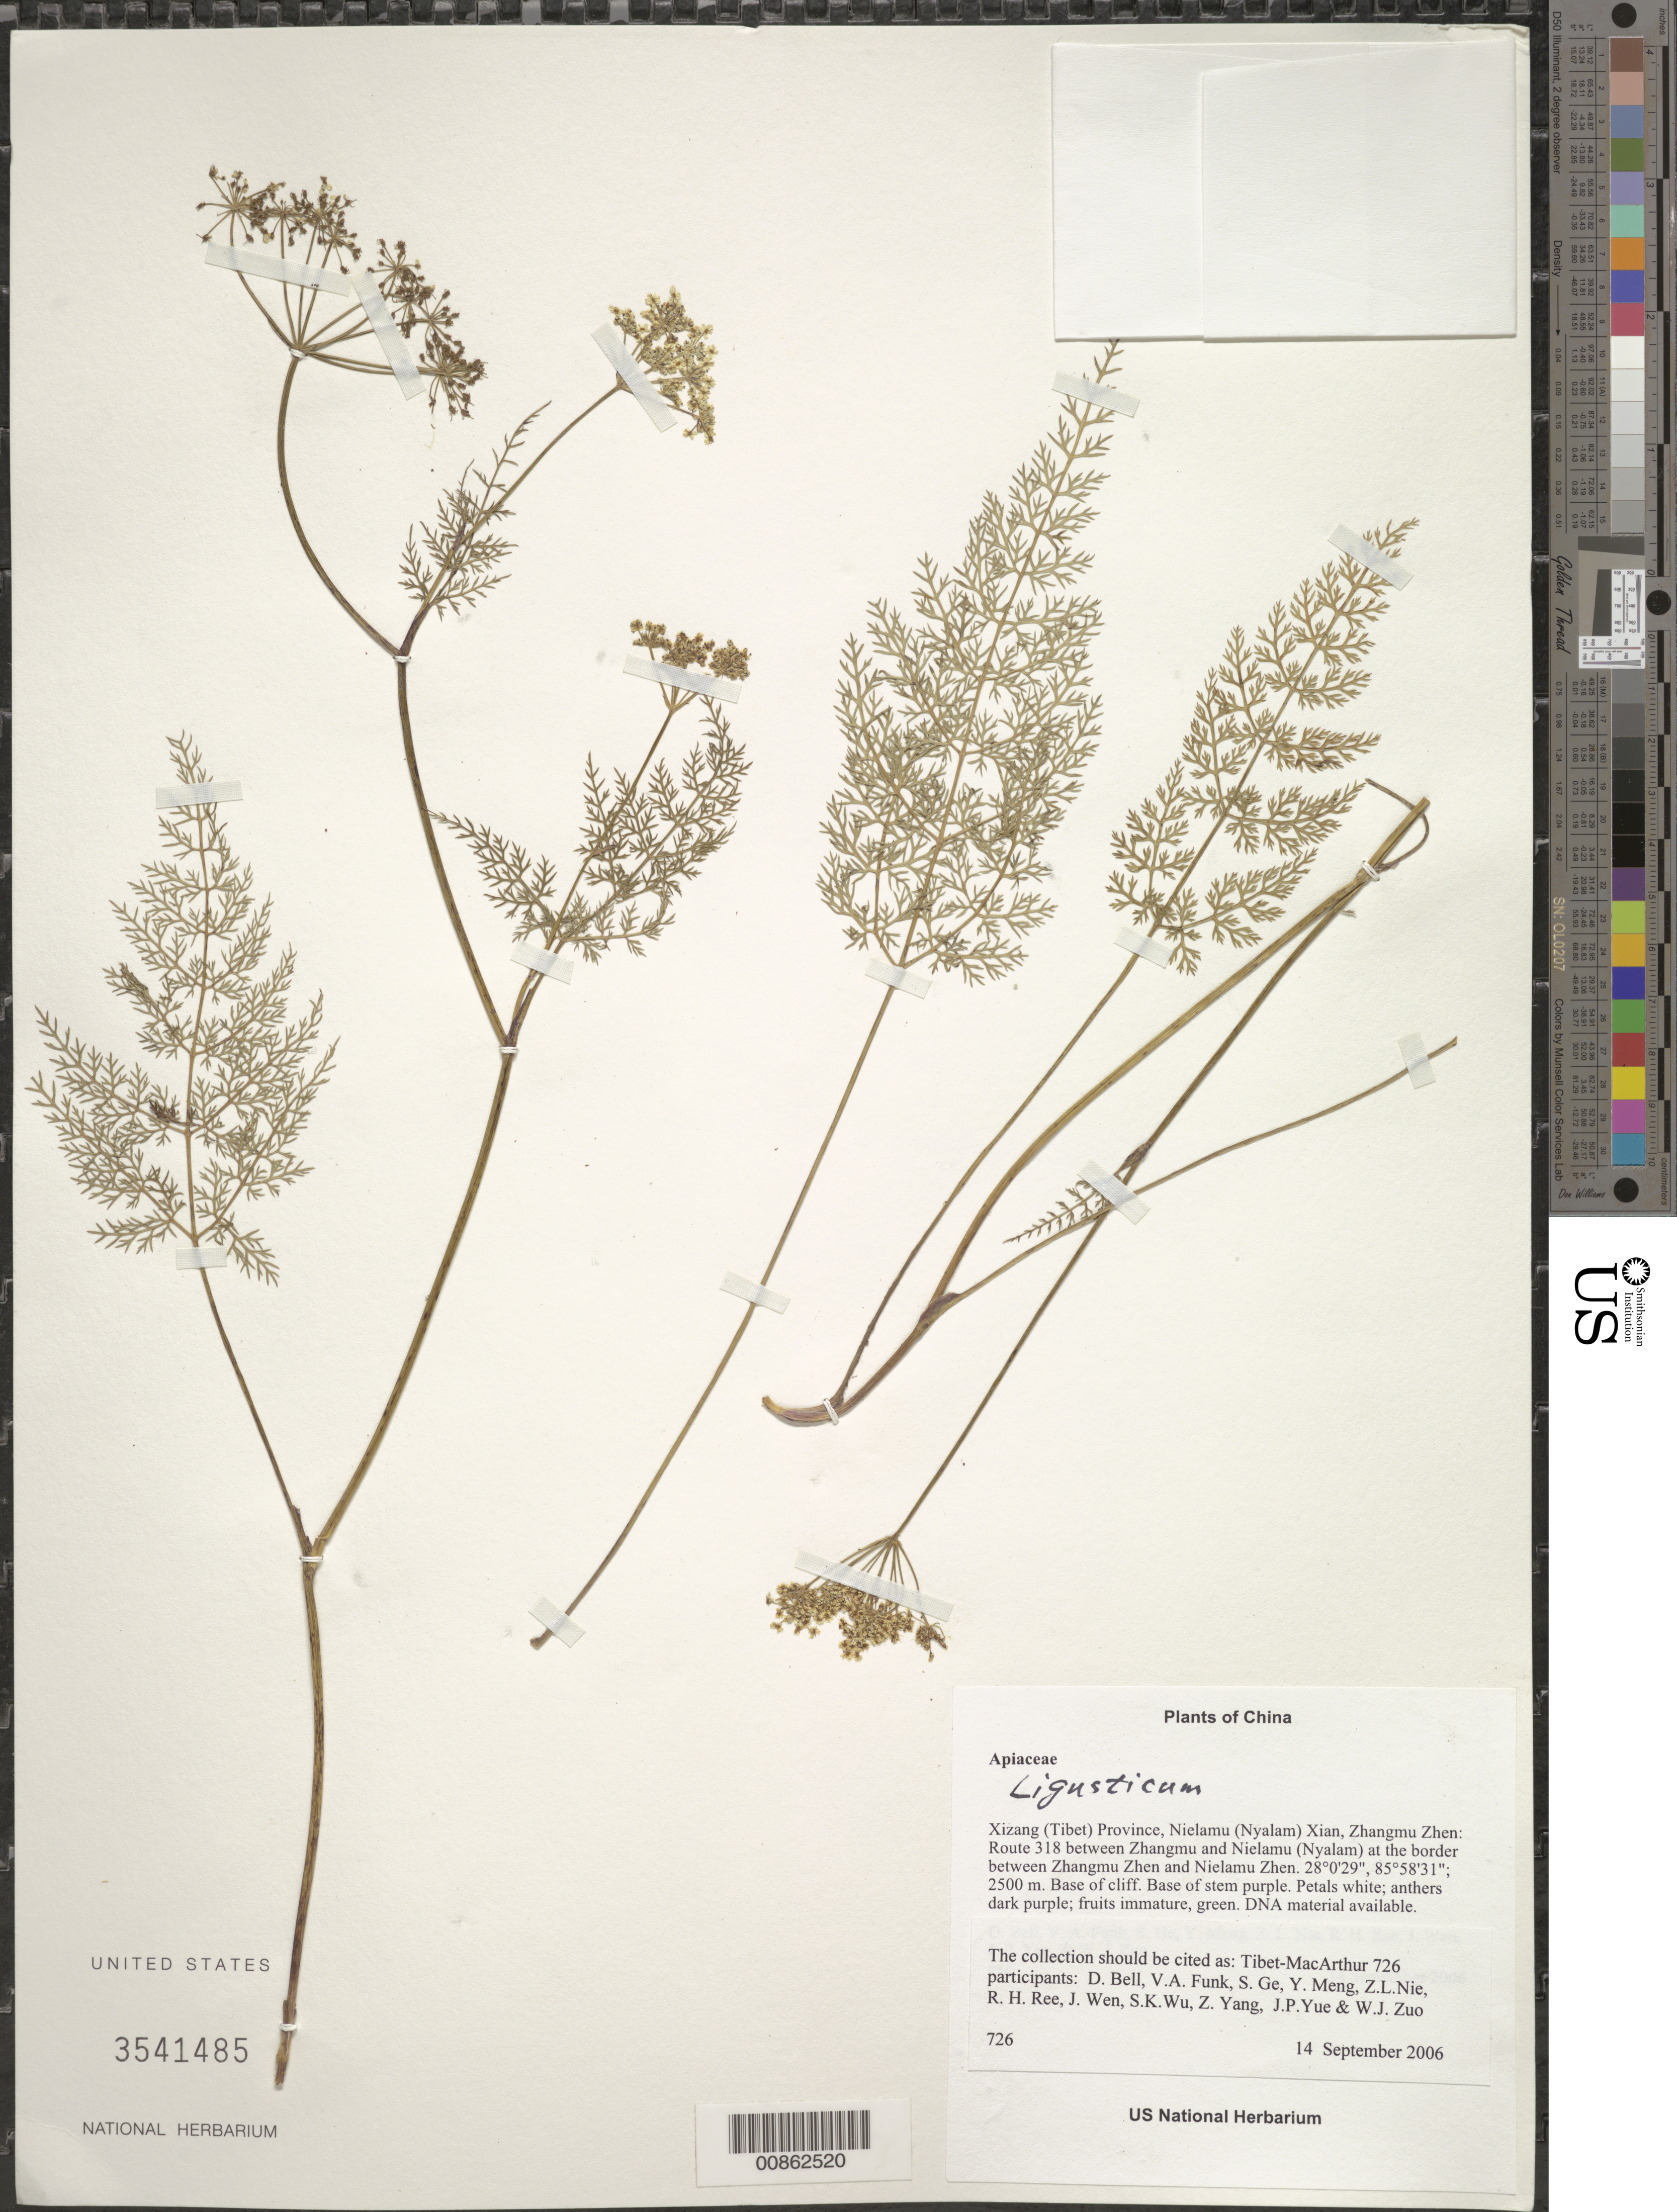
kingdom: Plantae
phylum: Tracheophyta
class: Magnoliopsida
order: Apiales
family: Apiaceae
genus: Ligusticum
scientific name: Ligusticum sp.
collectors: Tibet-MacArthur, D. A. Bell, V. Funk, S. Ge, Y. Meng, Z. Nie, R. Ree, J. Wen, J. Yue & W. Zuo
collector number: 726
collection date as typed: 14 Sep 2006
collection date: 2006-09-14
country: China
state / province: Xizang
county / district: Nielamu (Nyalam) Xian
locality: Nielamu Zhen. Route 318 between Zhangmu and Nielamu (Nyalam) at the border between Zhangmu Zhen and Nielamu Zhen.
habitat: Base of wet cliff, steep rocky slopes with Alnus semicordata, and disturbed roadside. Base of cliff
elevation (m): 2500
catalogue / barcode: US 3541485